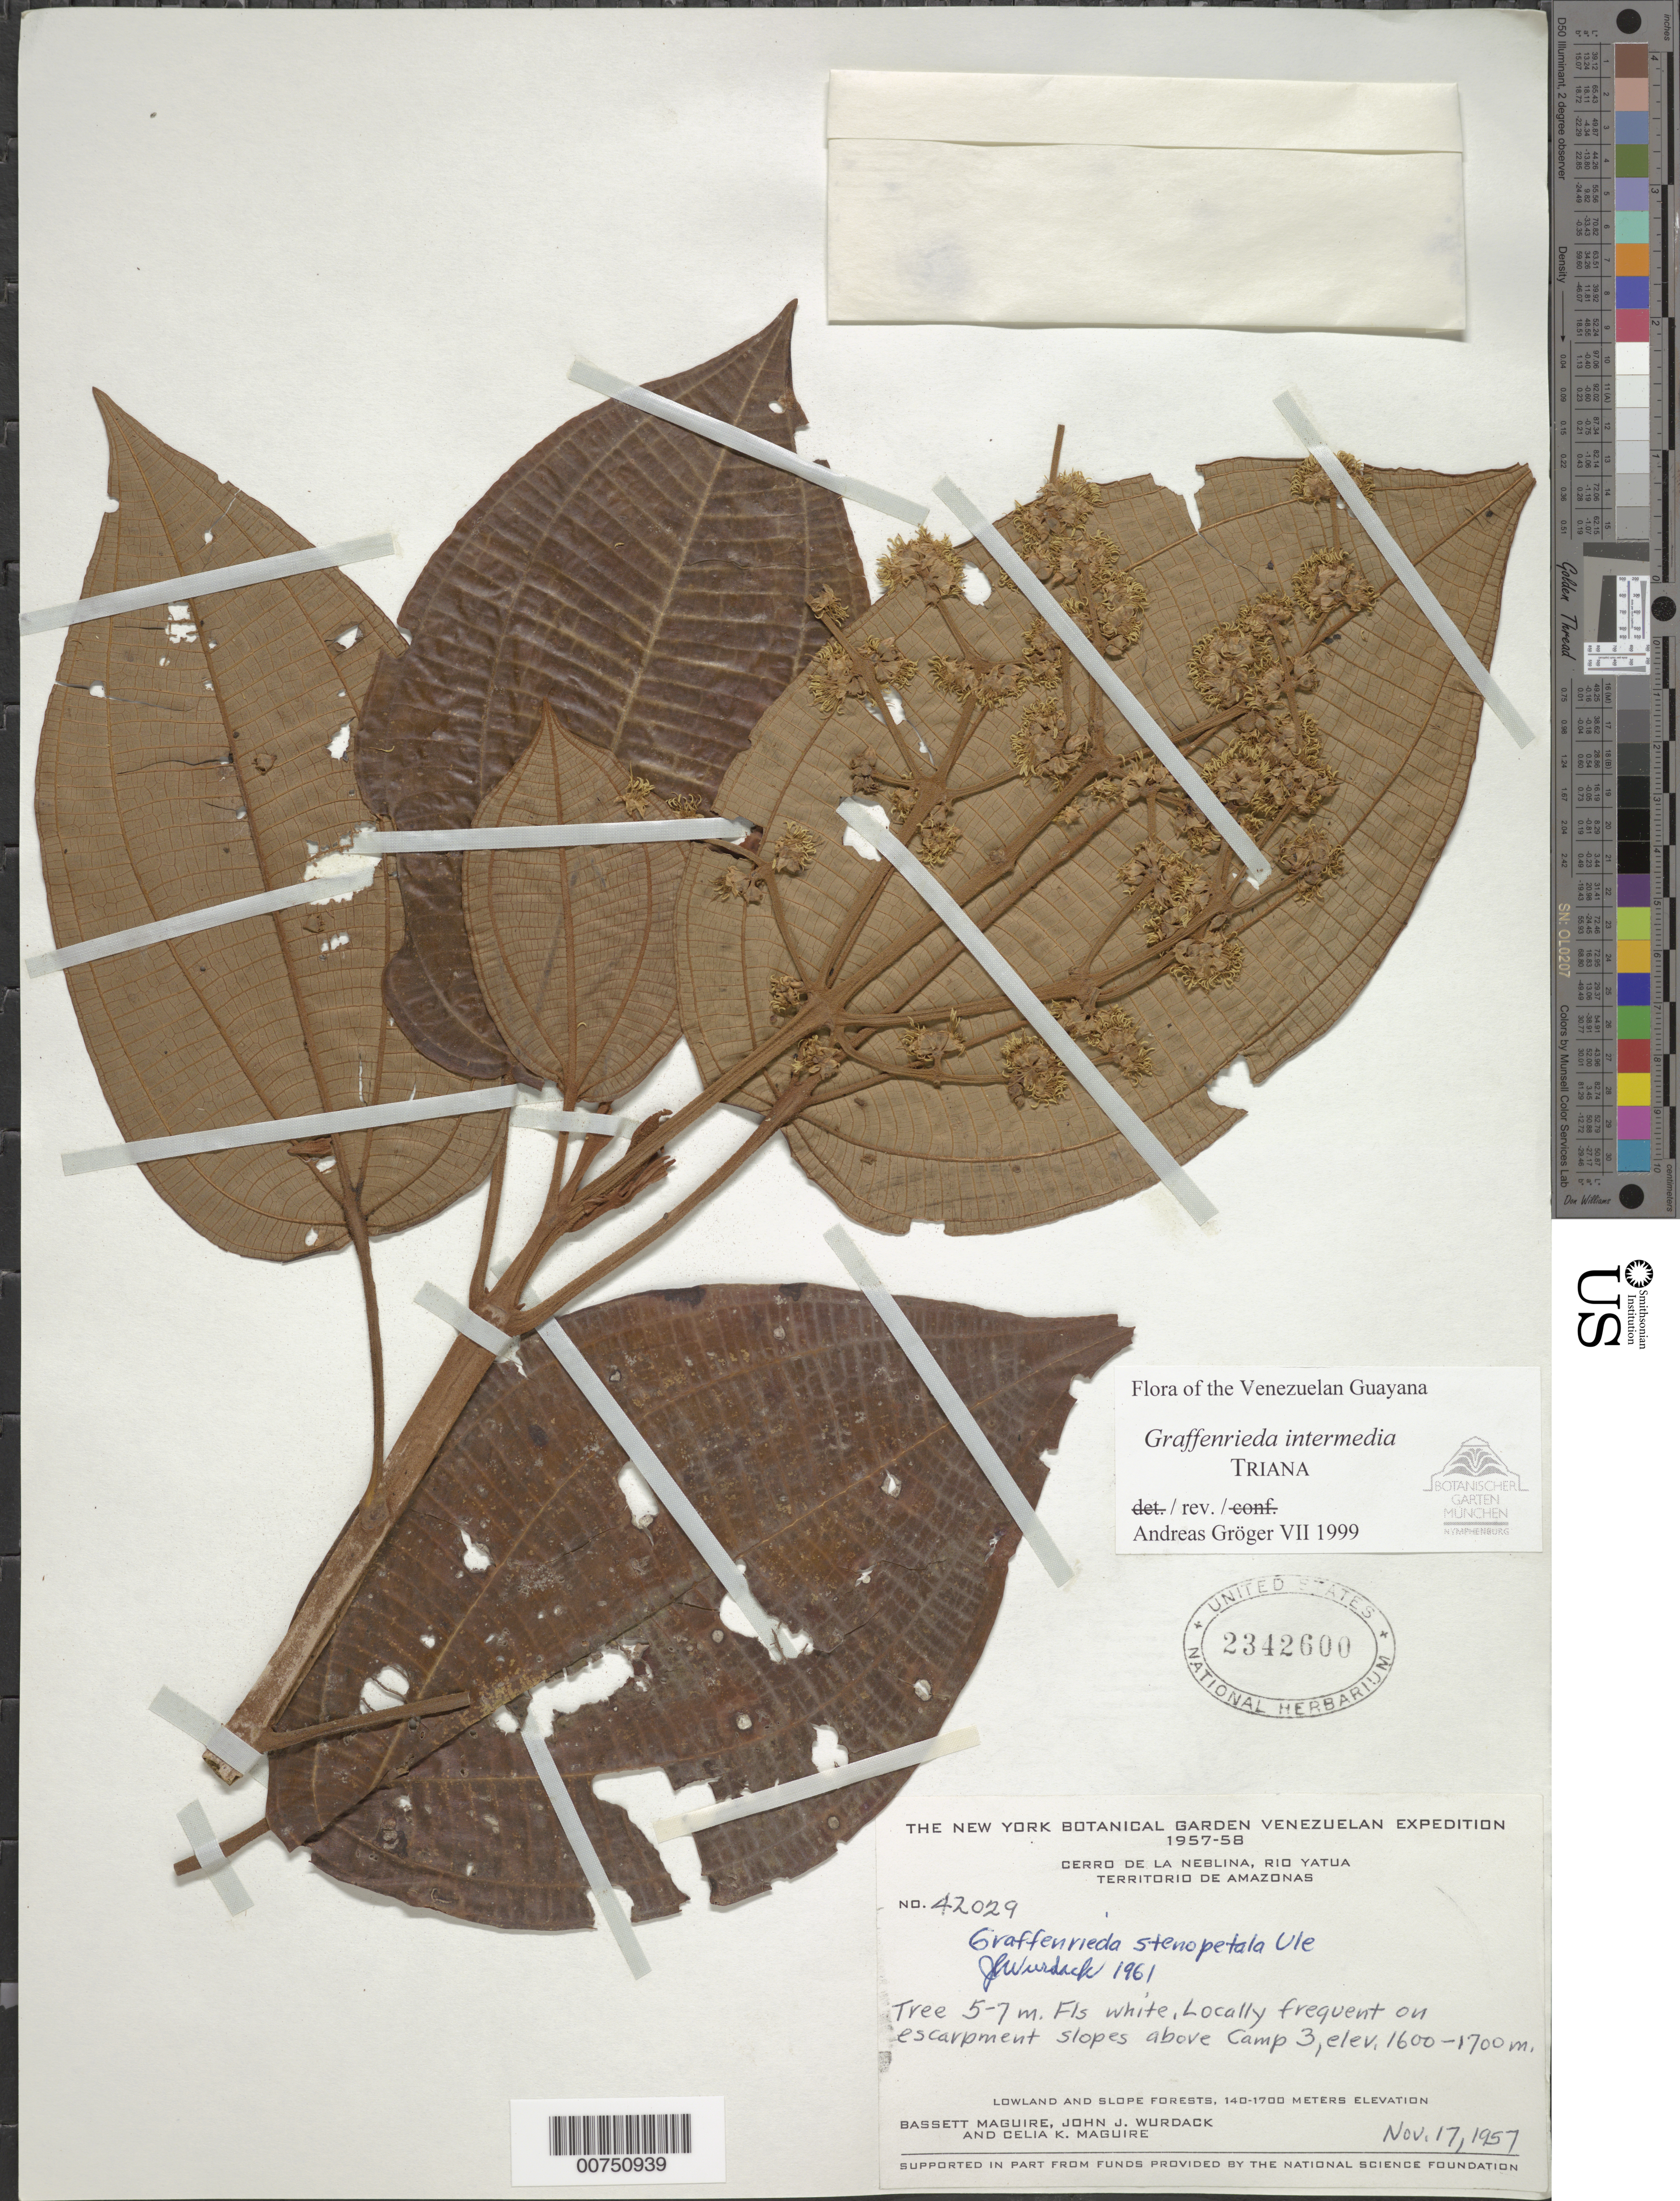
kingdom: Plantae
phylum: Tracheophyta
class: Magnoliopsida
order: Myrtales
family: Melastomataceae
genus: Graffenrieda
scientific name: Graffenrieda intermedia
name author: Triana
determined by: Gröger, A.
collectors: B. Maguire, J. J. Wurdack & C. K. Maguire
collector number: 42029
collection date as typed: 17-Nov-57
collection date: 1957-11-17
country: Venezuela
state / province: Amazonas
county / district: Río Negro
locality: Cerro de la Neblina, Río Yatua, Camp 3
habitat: Escarpment slopes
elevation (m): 1600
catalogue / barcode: US 2342600